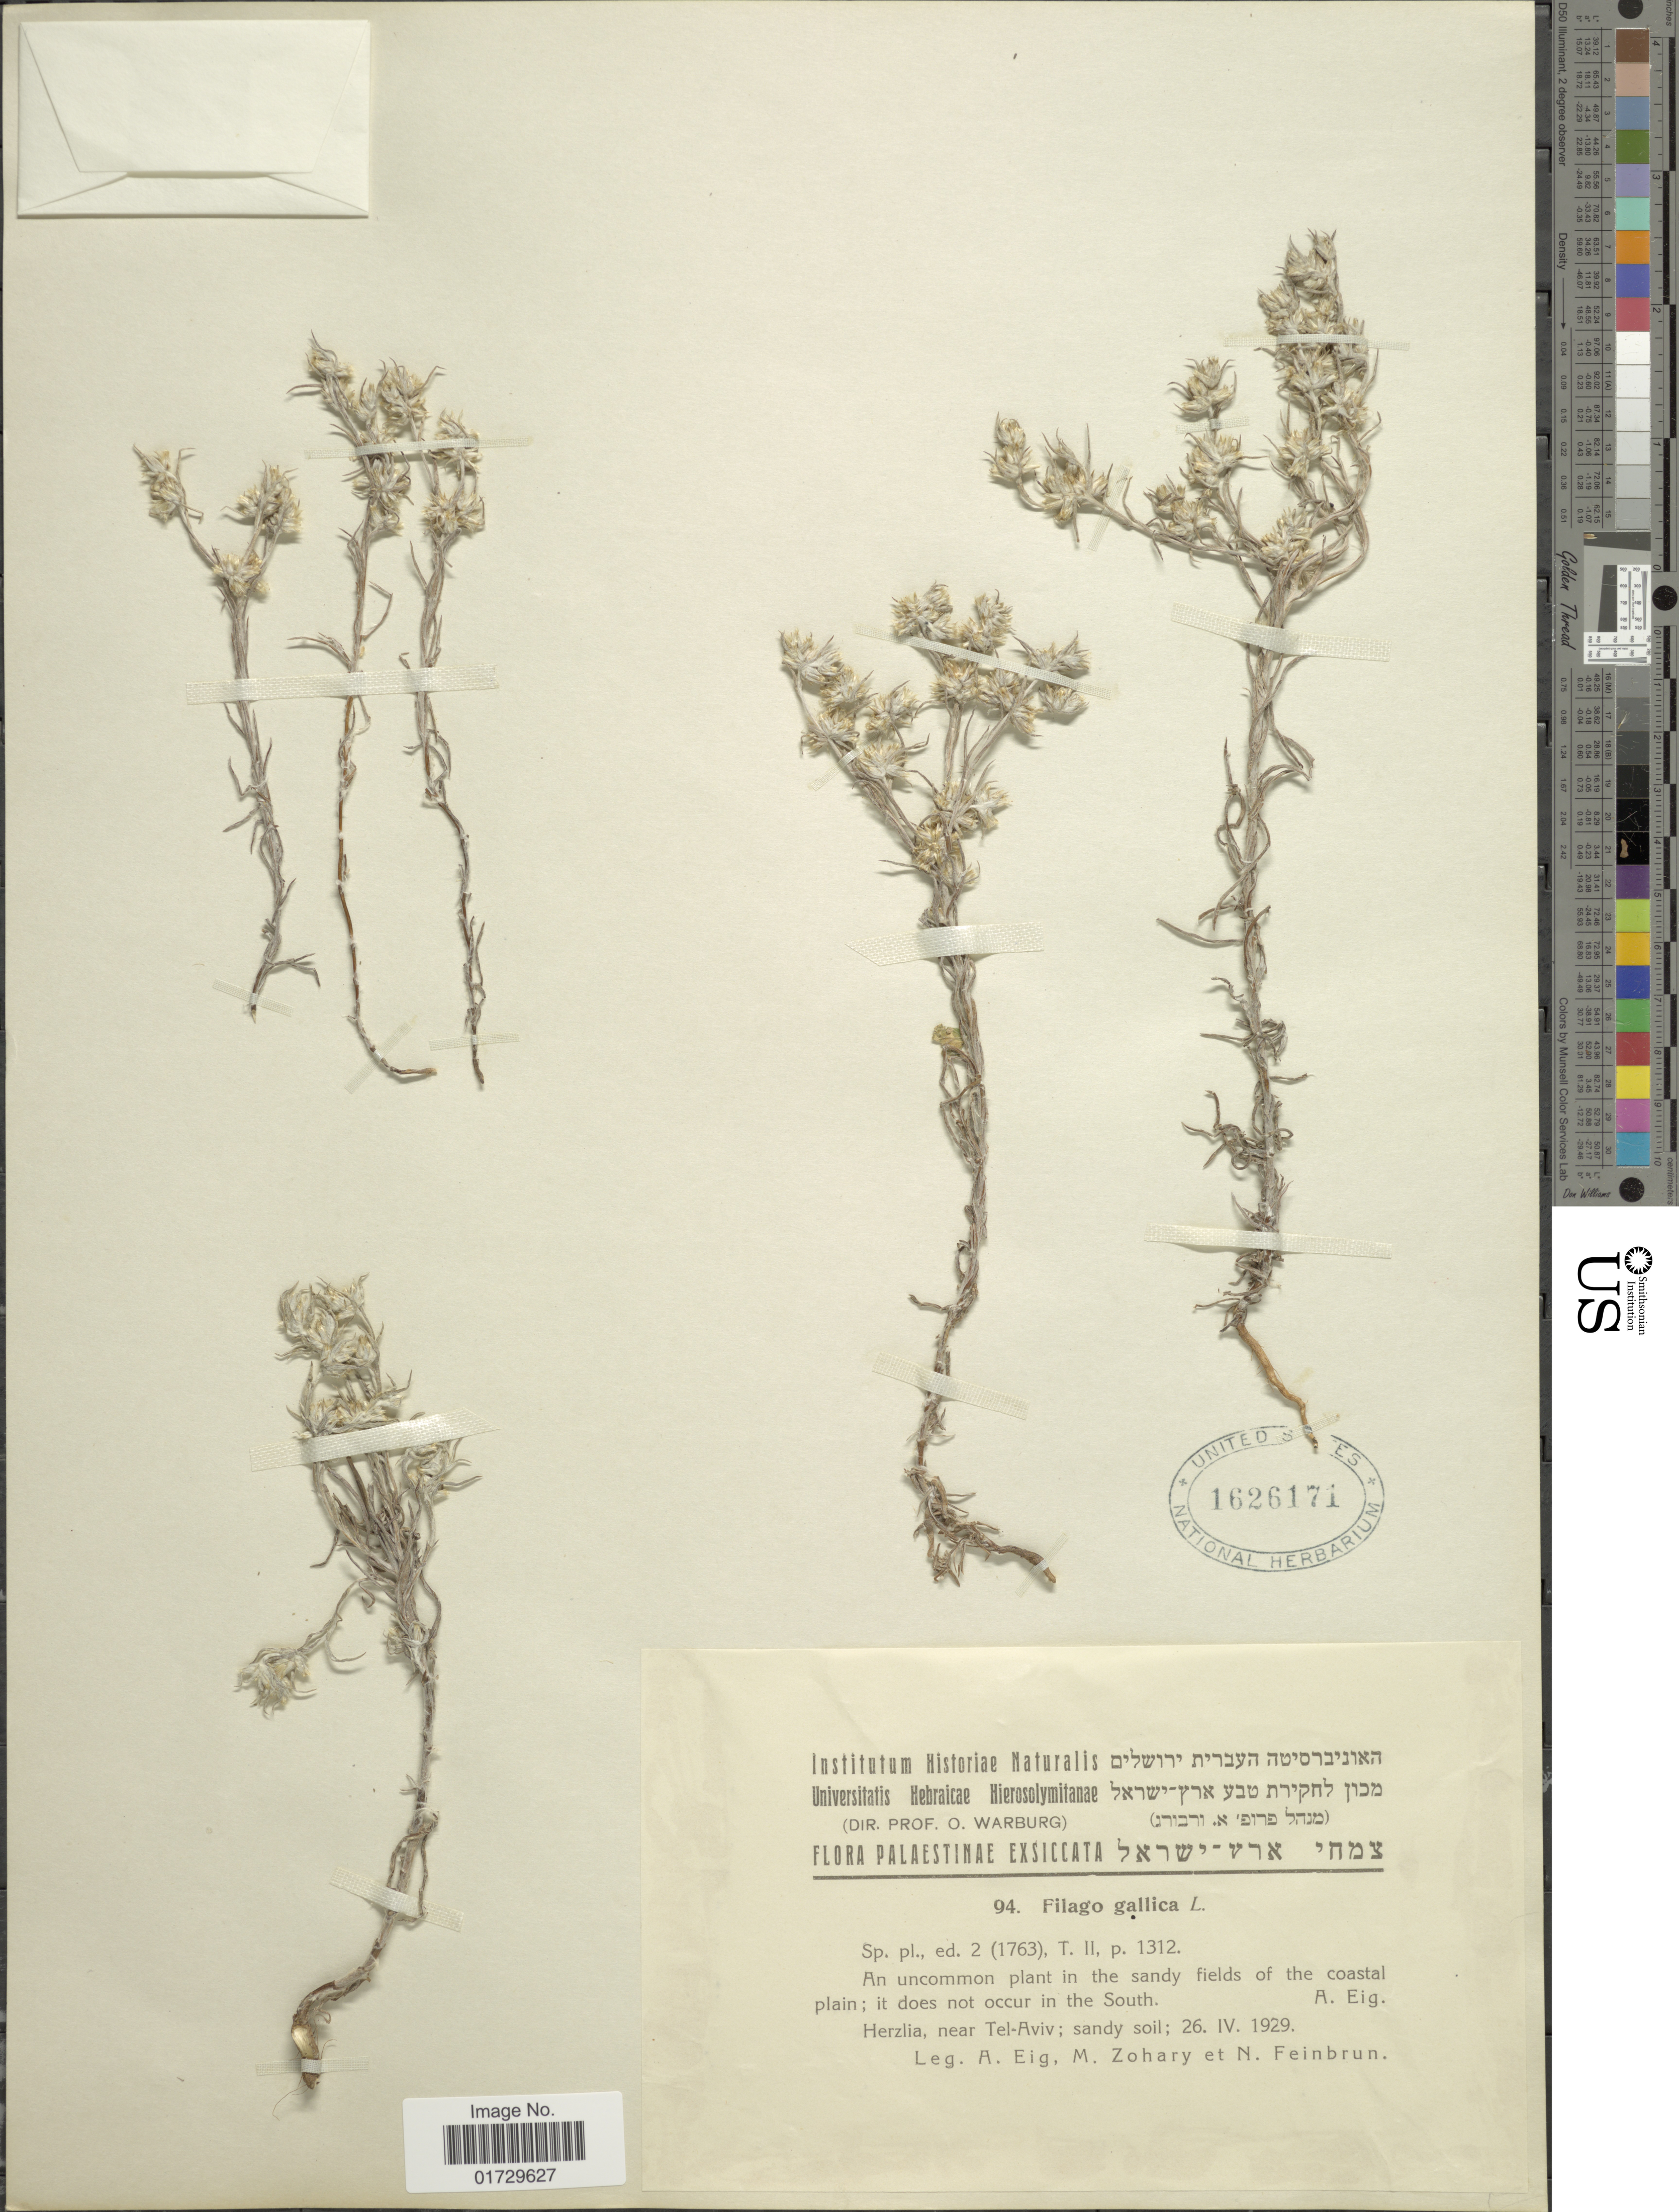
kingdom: Plantae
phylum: Tracheophyta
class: Magnoliopsida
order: Asterales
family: Asteraceae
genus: Filago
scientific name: Filago gallica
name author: L.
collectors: A. Eig, M. Zohary & N. Feinbrun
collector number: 94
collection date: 1929-04-26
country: Israel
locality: Palaestinae, Herzlia, near Tel-Aviv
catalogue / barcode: US 1626171